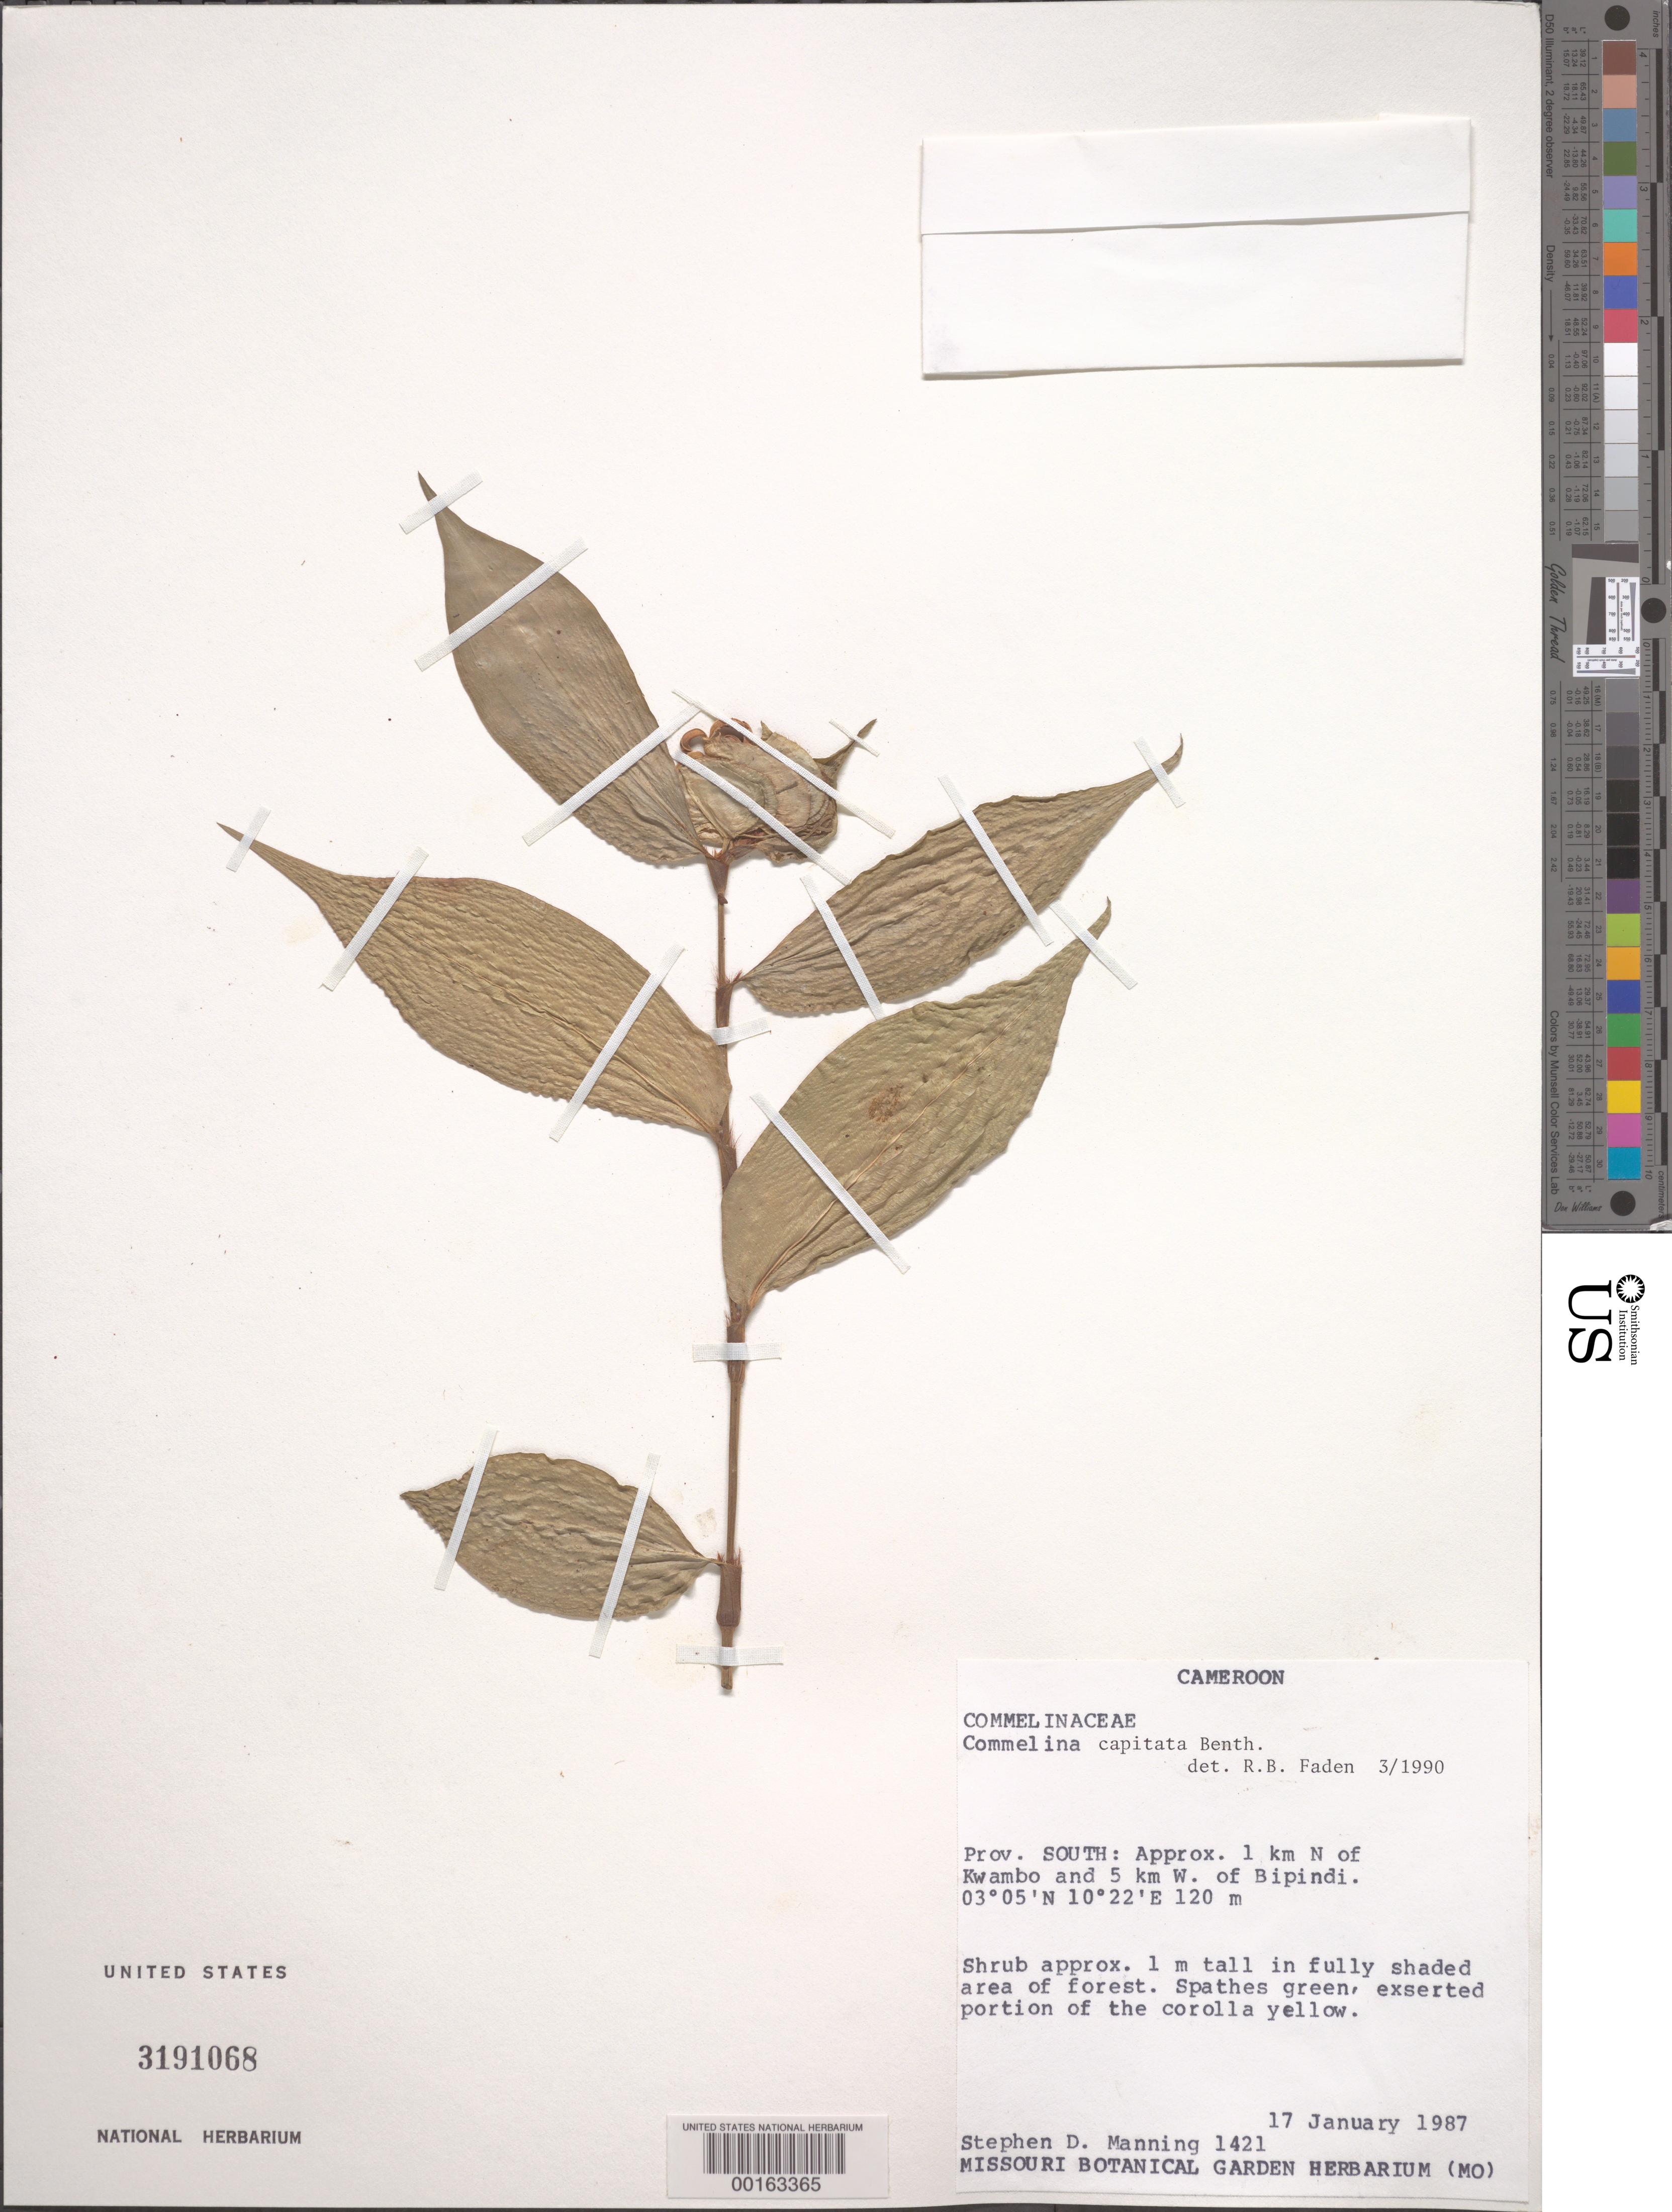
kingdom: Plantae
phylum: Tracheophyta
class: Liliopsida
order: Commelinales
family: Commelinaceae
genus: Commelina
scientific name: Commelina capitata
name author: Benth.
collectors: S. Manning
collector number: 1421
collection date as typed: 17 Jan 1987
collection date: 1987-01-17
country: Cameroon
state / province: Sud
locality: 1 km n of kwambo and 5 km w of bipindi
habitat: In partly shaded area of forest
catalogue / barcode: US 3191068